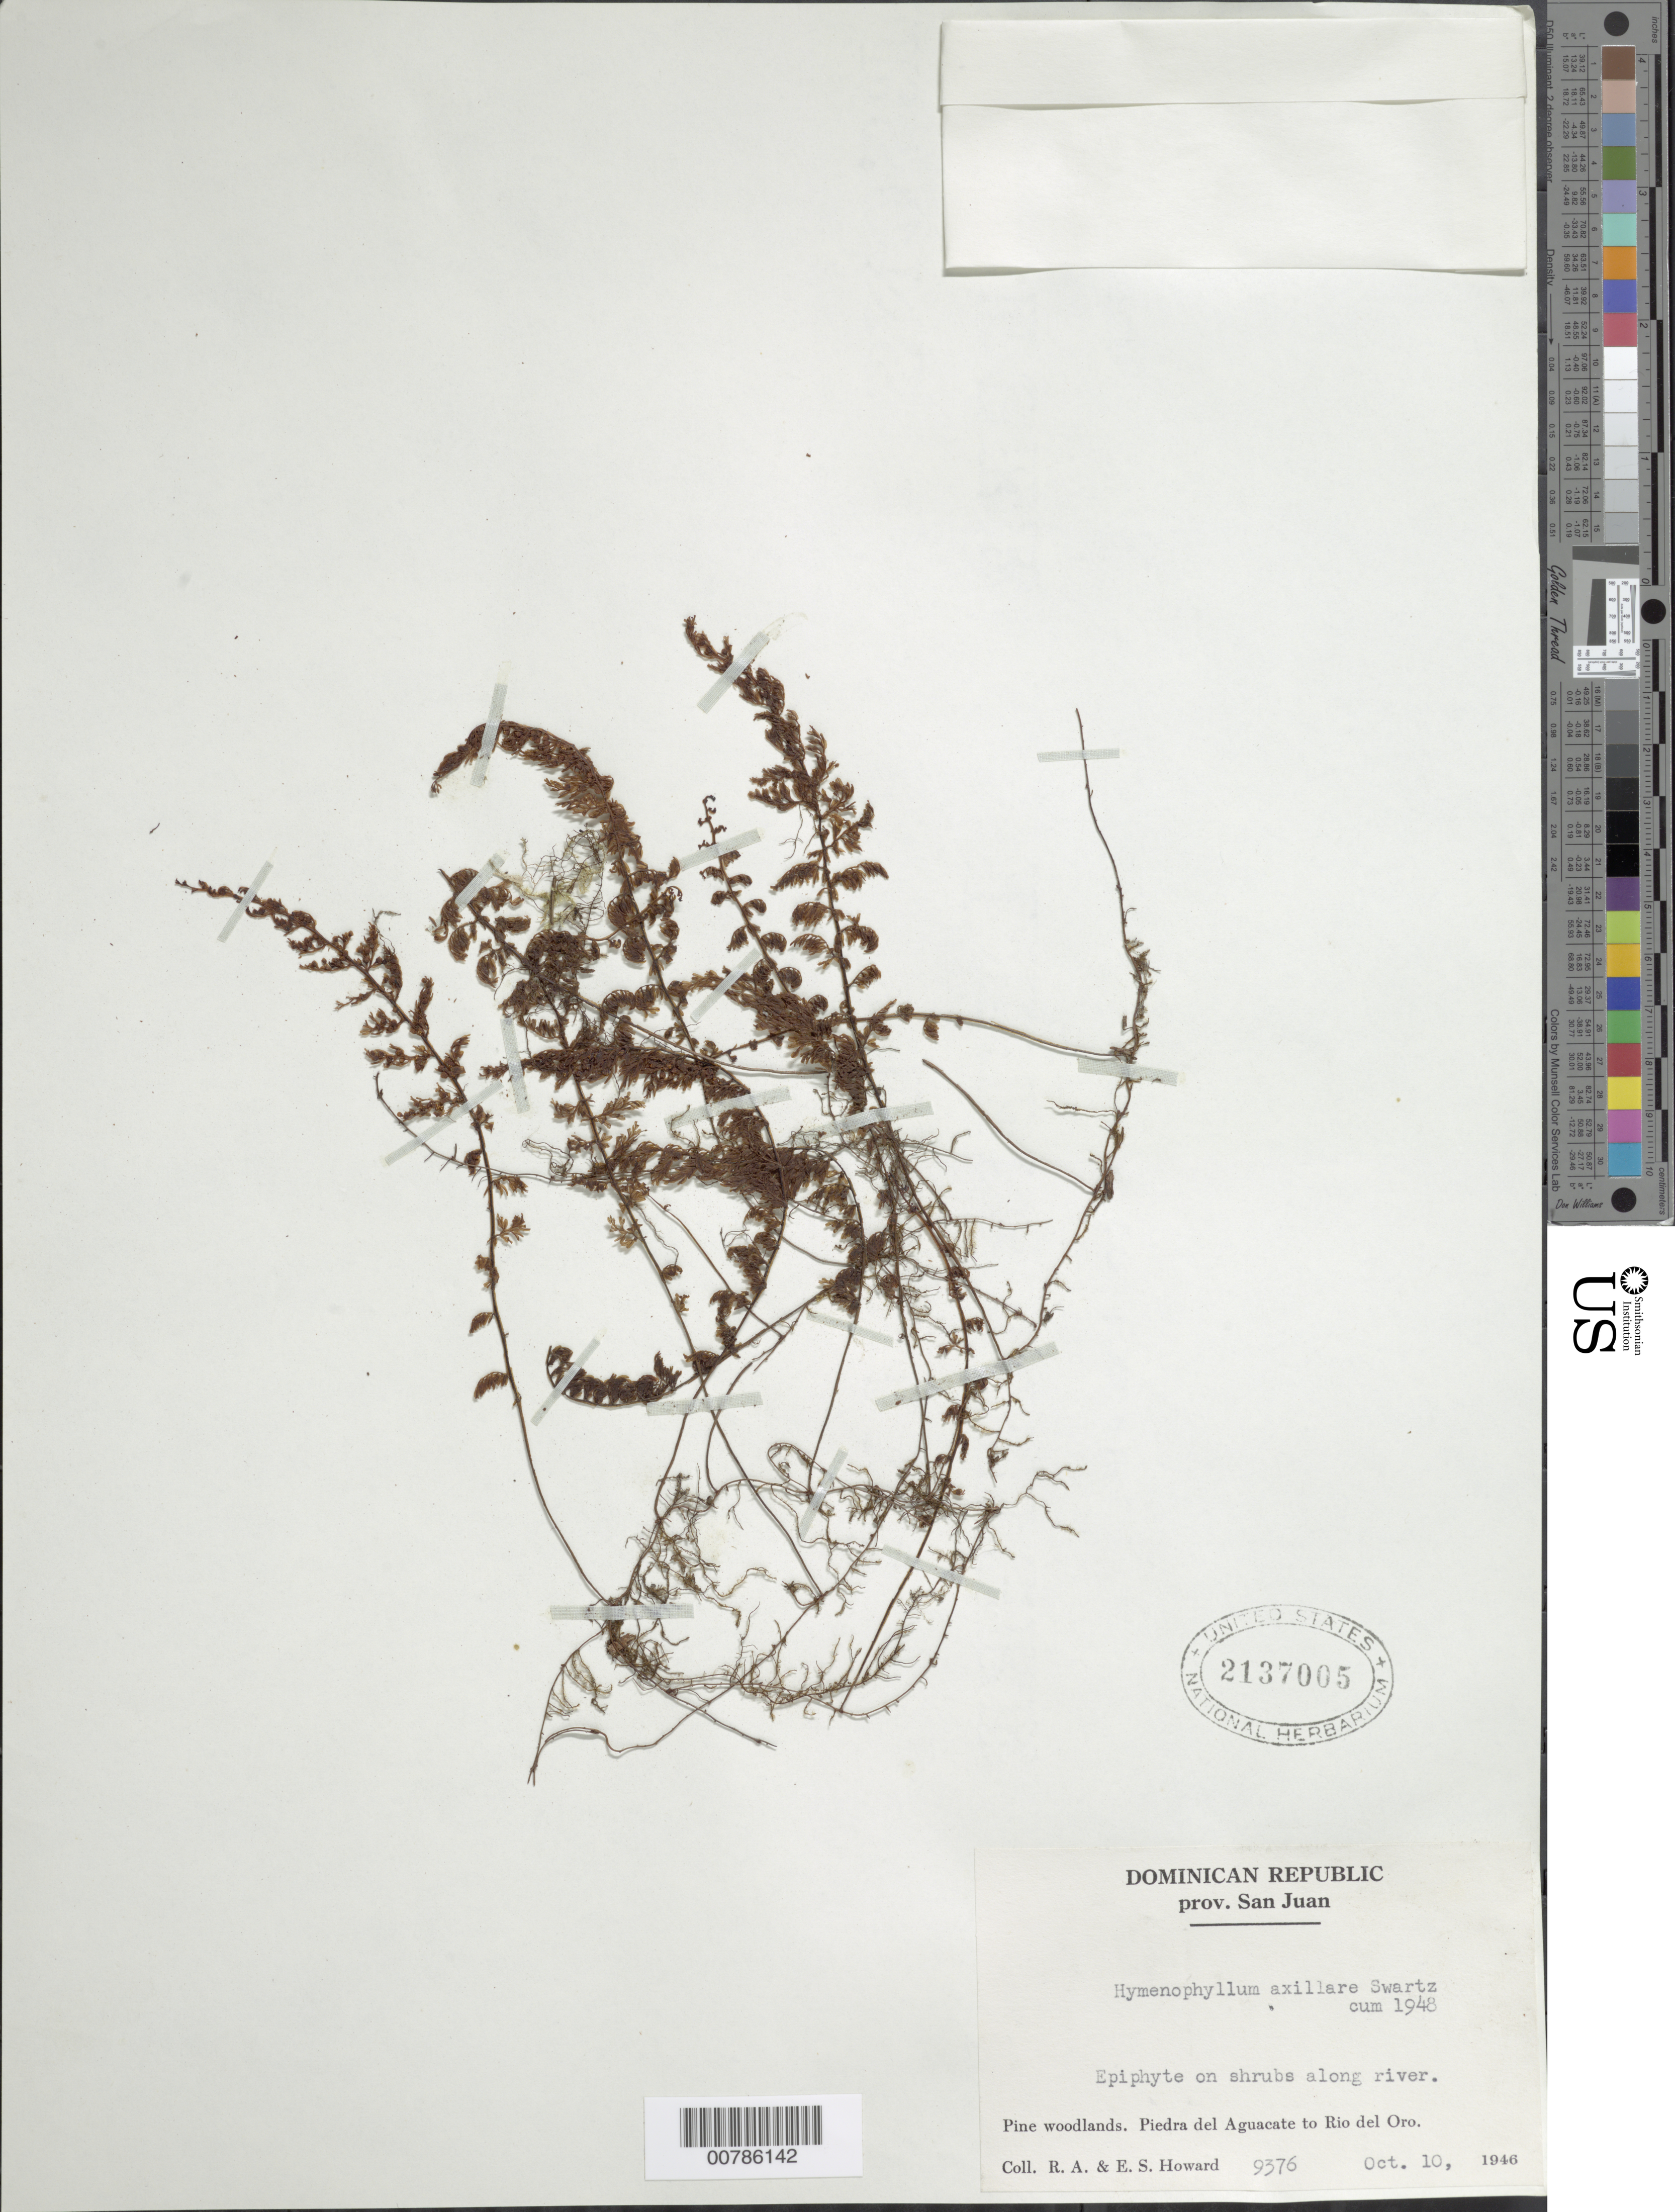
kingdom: Plantae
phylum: Tracheophyta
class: Polypodiopsida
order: Hymenophyllales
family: Hymenophyllaceae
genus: Hymenophyllum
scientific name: Hymenophyllum axillare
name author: Sw.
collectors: R. A. Howard & E. S. Howard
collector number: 9376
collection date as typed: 10 Oct 1946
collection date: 1946-10-10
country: Dominican Republic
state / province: San Juan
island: Hispaniola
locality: Piedra del Aguacate to Río del Oro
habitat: Pine woodlands; on shrubs along river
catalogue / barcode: US 2137005